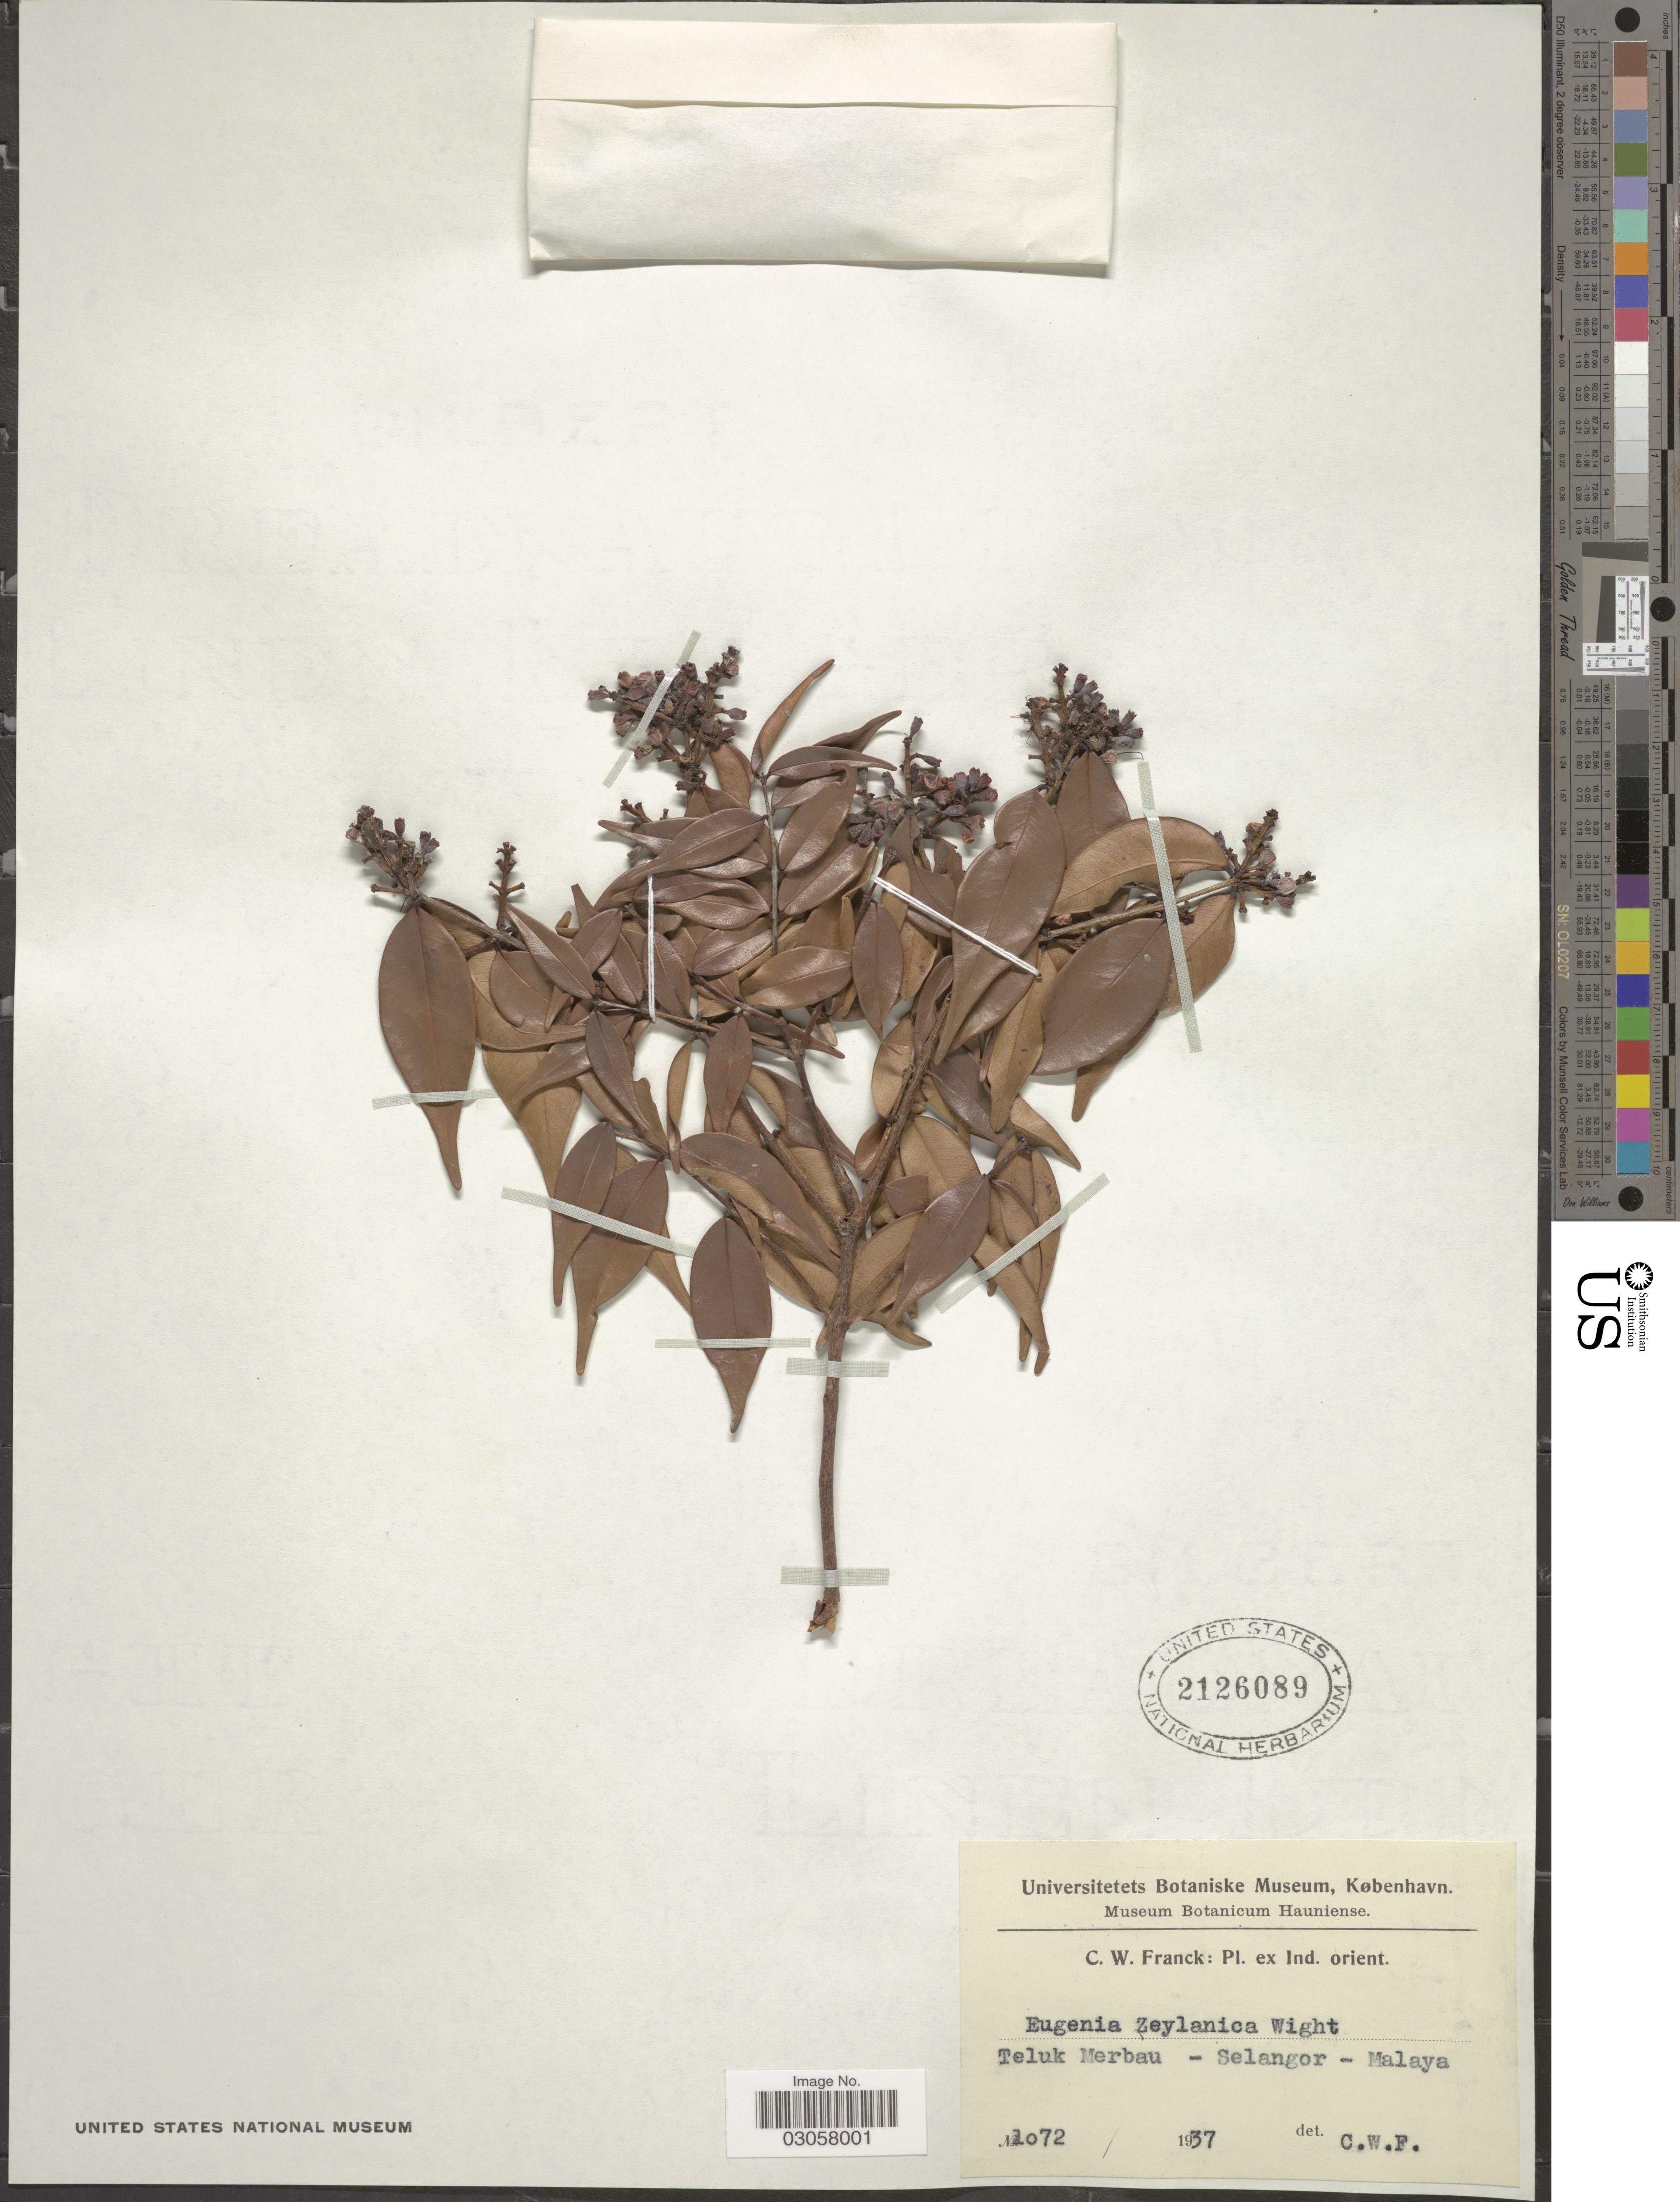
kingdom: Plantae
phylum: Tracheophyta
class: Magnoliopsida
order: Myrtales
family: Myrtaceae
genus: Syzygium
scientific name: Syzygium zeylanicum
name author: (L.) DC.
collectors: C. Franck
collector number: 1072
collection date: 1937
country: Malaysia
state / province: Selangor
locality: Ind. orient. Teluk Merbau-Malaya.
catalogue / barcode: US 2126089